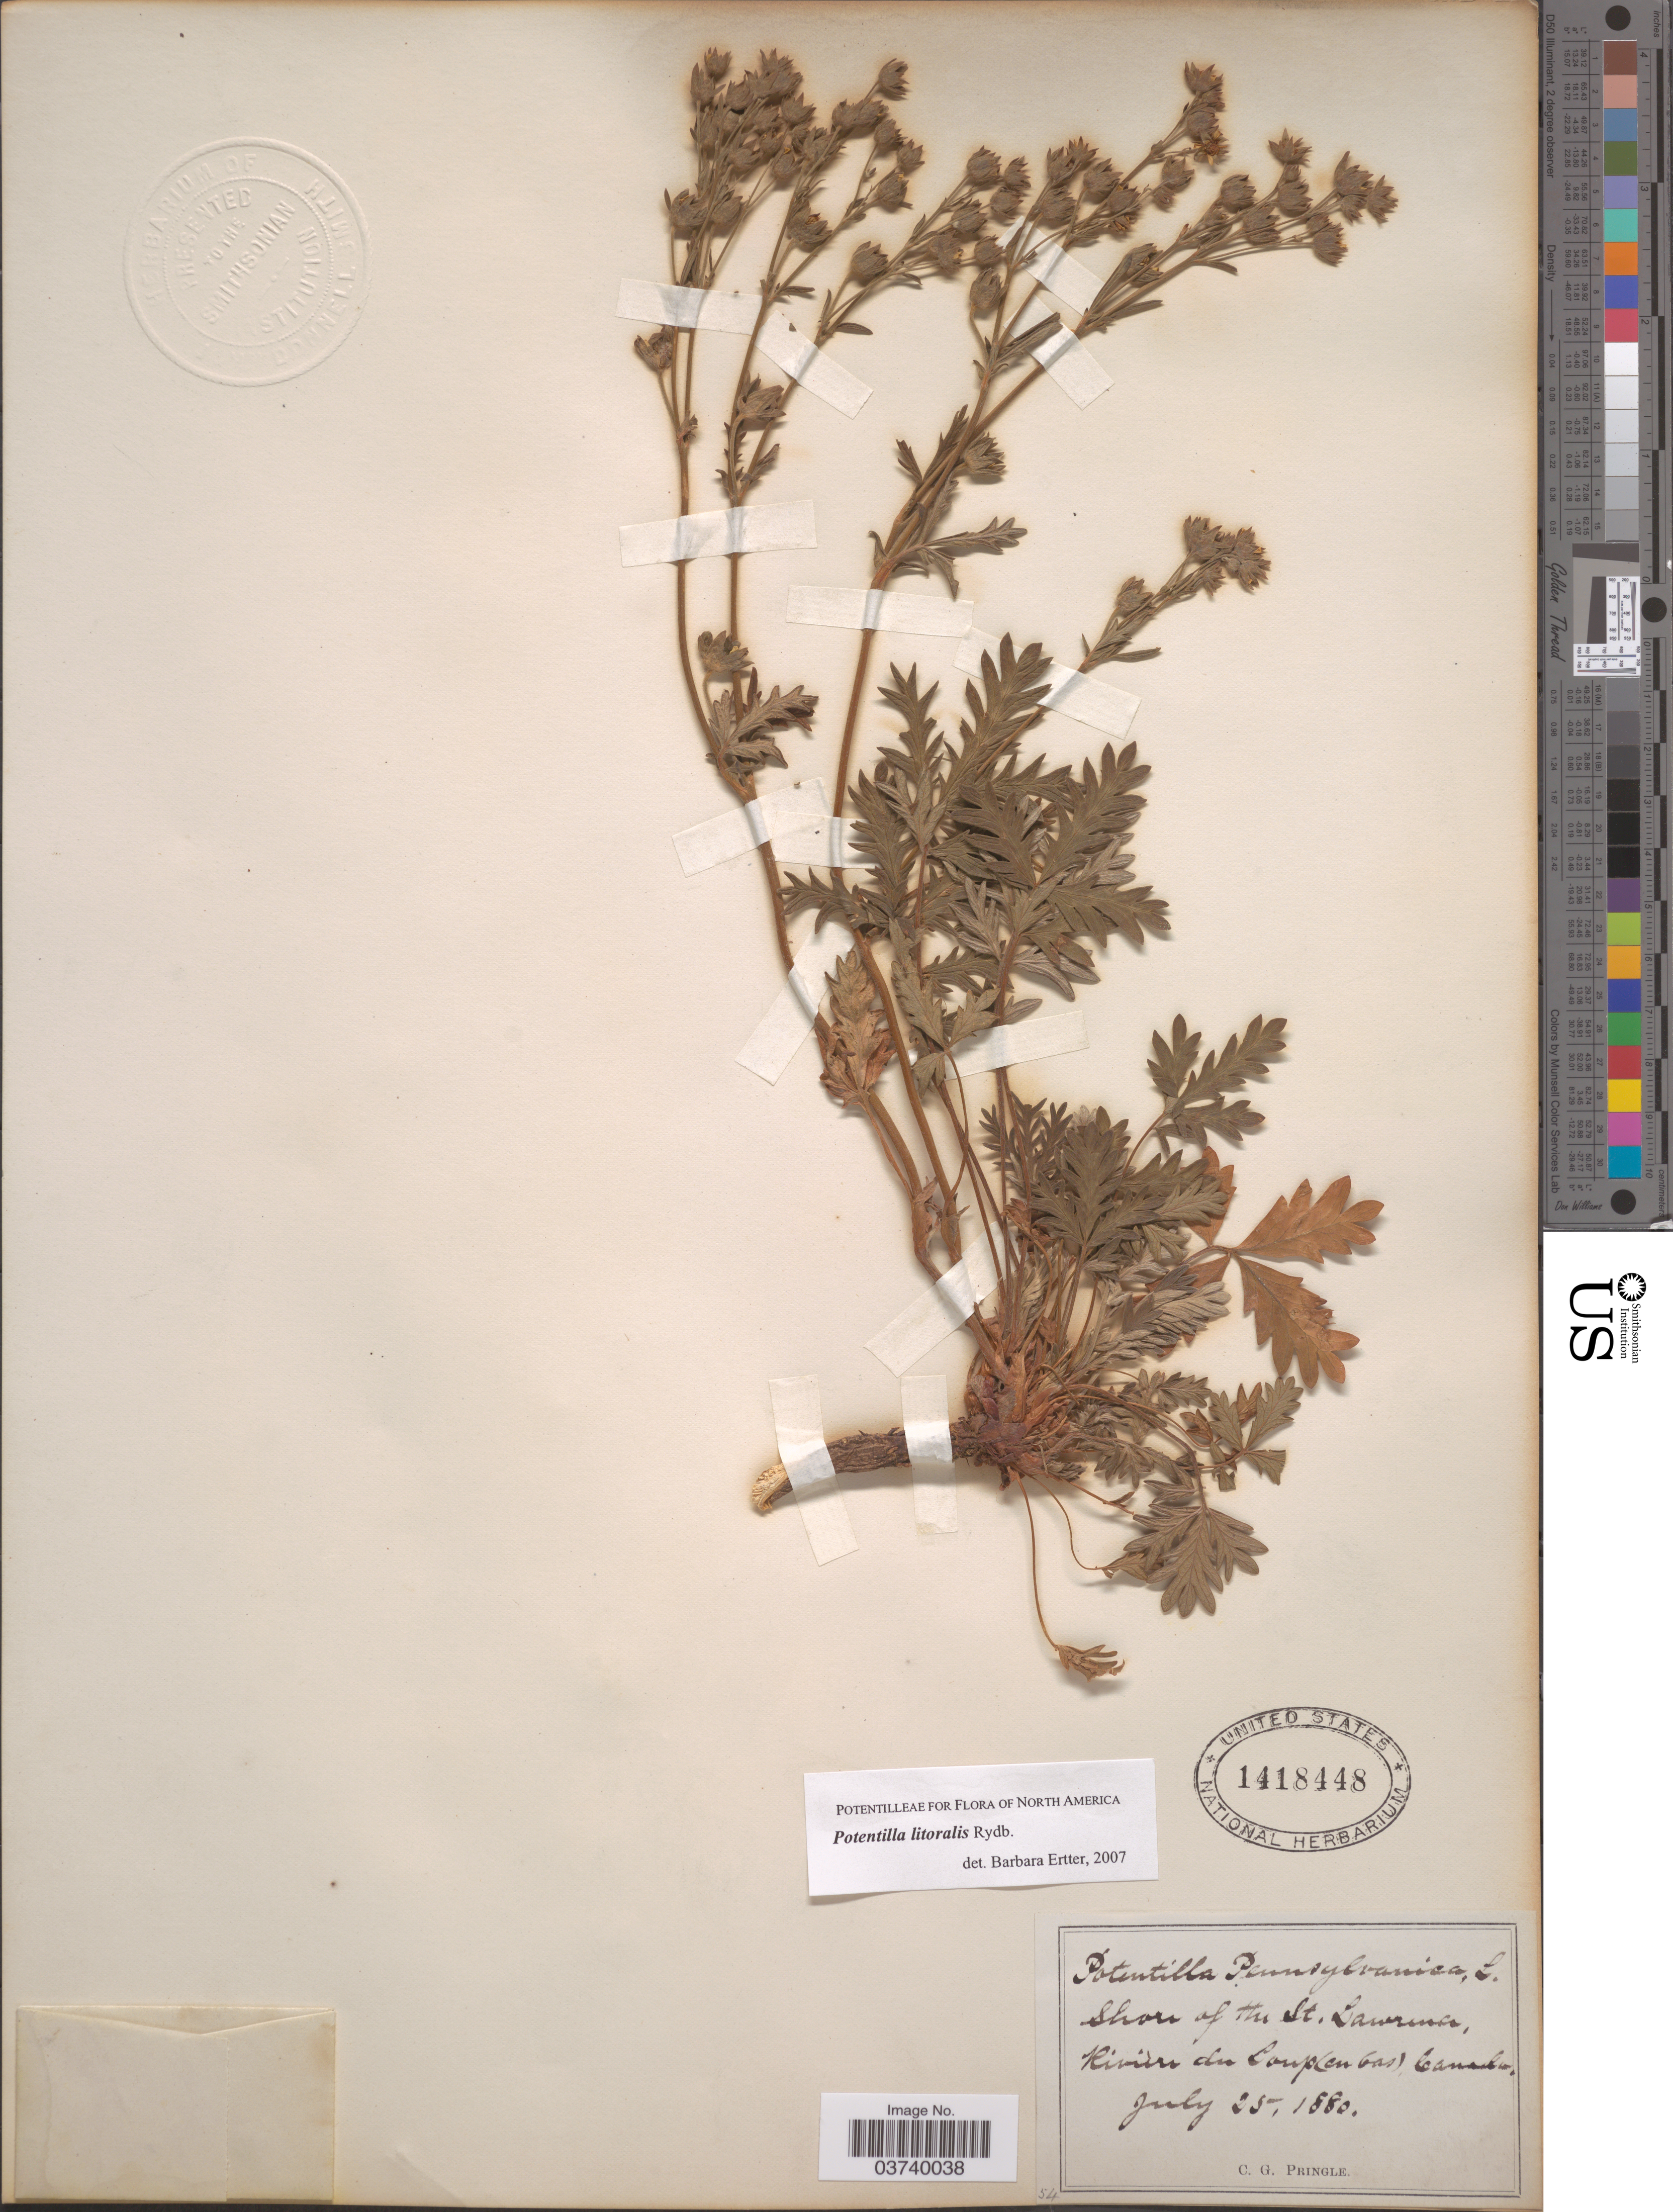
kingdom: Plantae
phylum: Tracheophyta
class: Magnoliopsida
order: Rosales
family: Rosaceae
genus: Potentilla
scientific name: Potentilla litoralis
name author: Rydb.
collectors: C. G. Pringle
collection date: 1880-07-25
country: Canada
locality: Shore of the St. Lawrence, Rivière du Loup (en bas).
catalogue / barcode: US 1418448